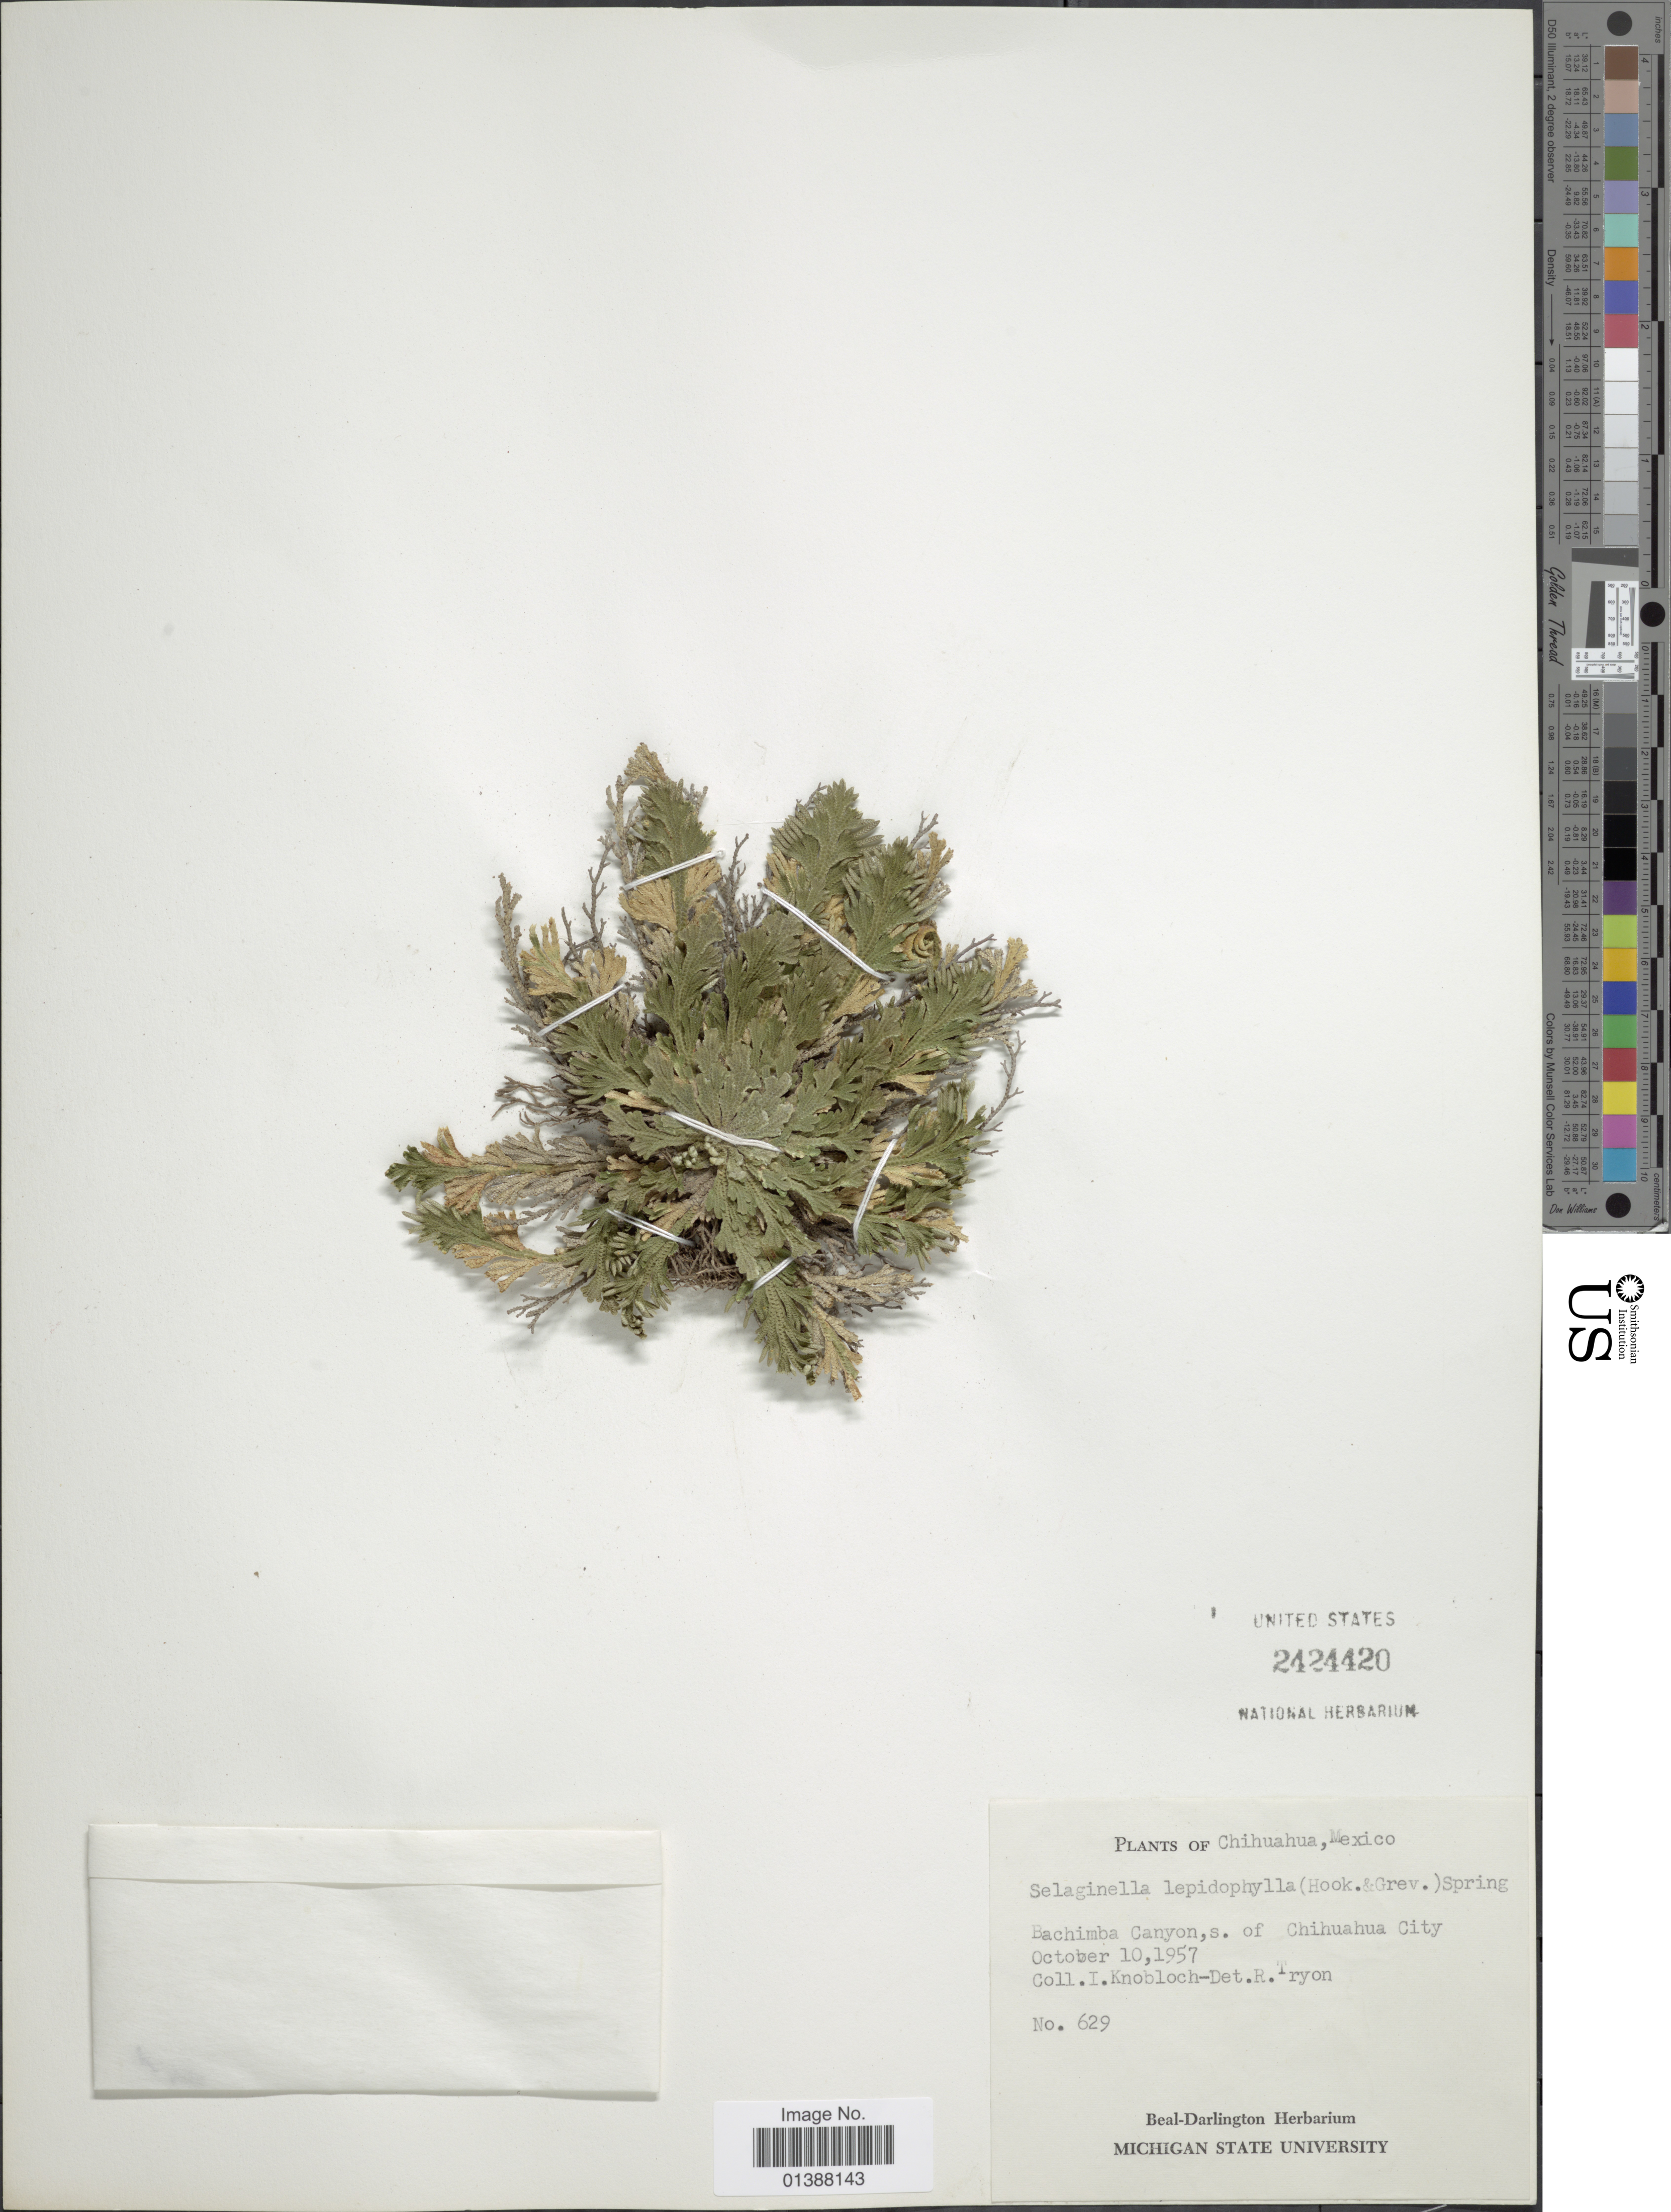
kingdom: Plantae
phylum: Tracheophyta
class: Lycopodiopsida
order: Selaginellales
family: Selaginellaceae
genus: Selaginella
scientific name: Selaginella lepidophylla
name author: (Hook. & Grev.) Spring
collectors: I. W. Knobloch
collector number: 629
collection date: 1957-10-10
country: Mexico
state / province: Chihuahua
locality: Bachimba Canyon, s of Chichuahua City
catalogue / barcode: US 2424420